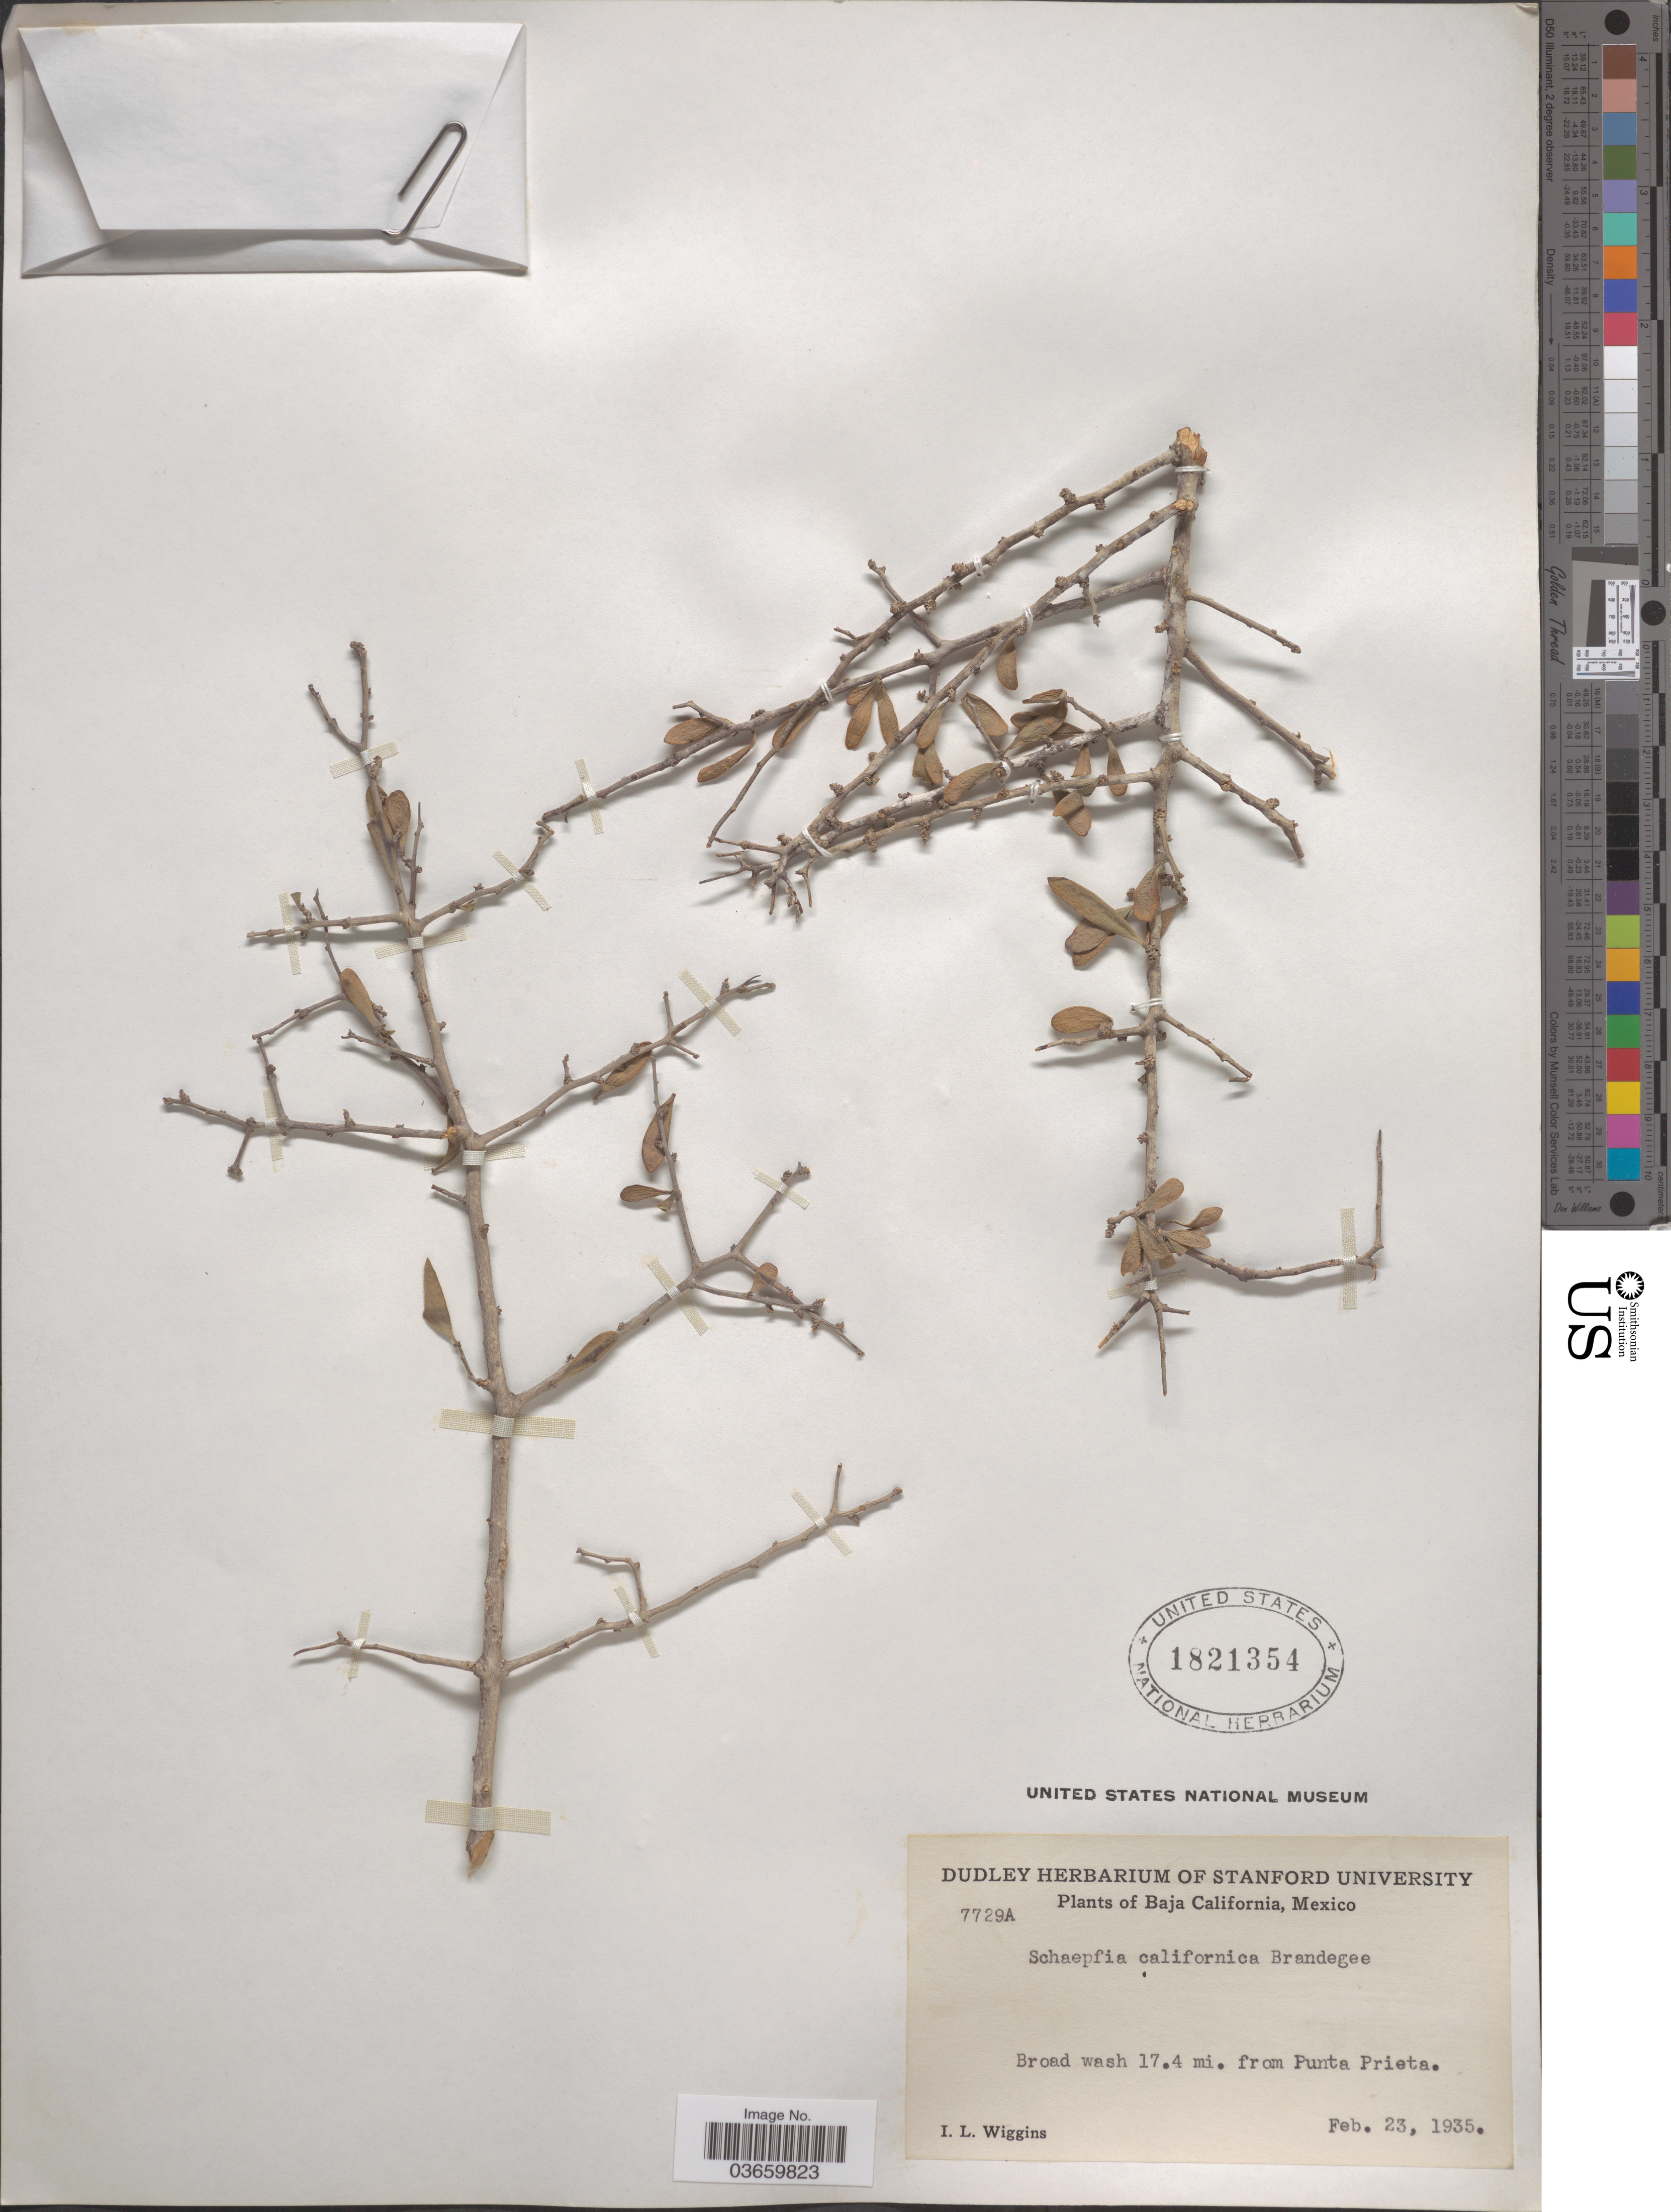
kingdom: Plantae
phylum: Tracheophyta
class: Magnoliopsida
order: Santalales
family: Schoepfiaceae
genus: Schoepfia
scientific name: Schoepfia californica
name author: Brandegee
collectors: I. L. Wiggins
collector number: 7729A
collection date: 1935-02-23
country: Mexico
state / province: Baja California Norte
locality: Broad wash 17.4 mi. from Punta Prieta.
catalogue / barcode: US 1821354